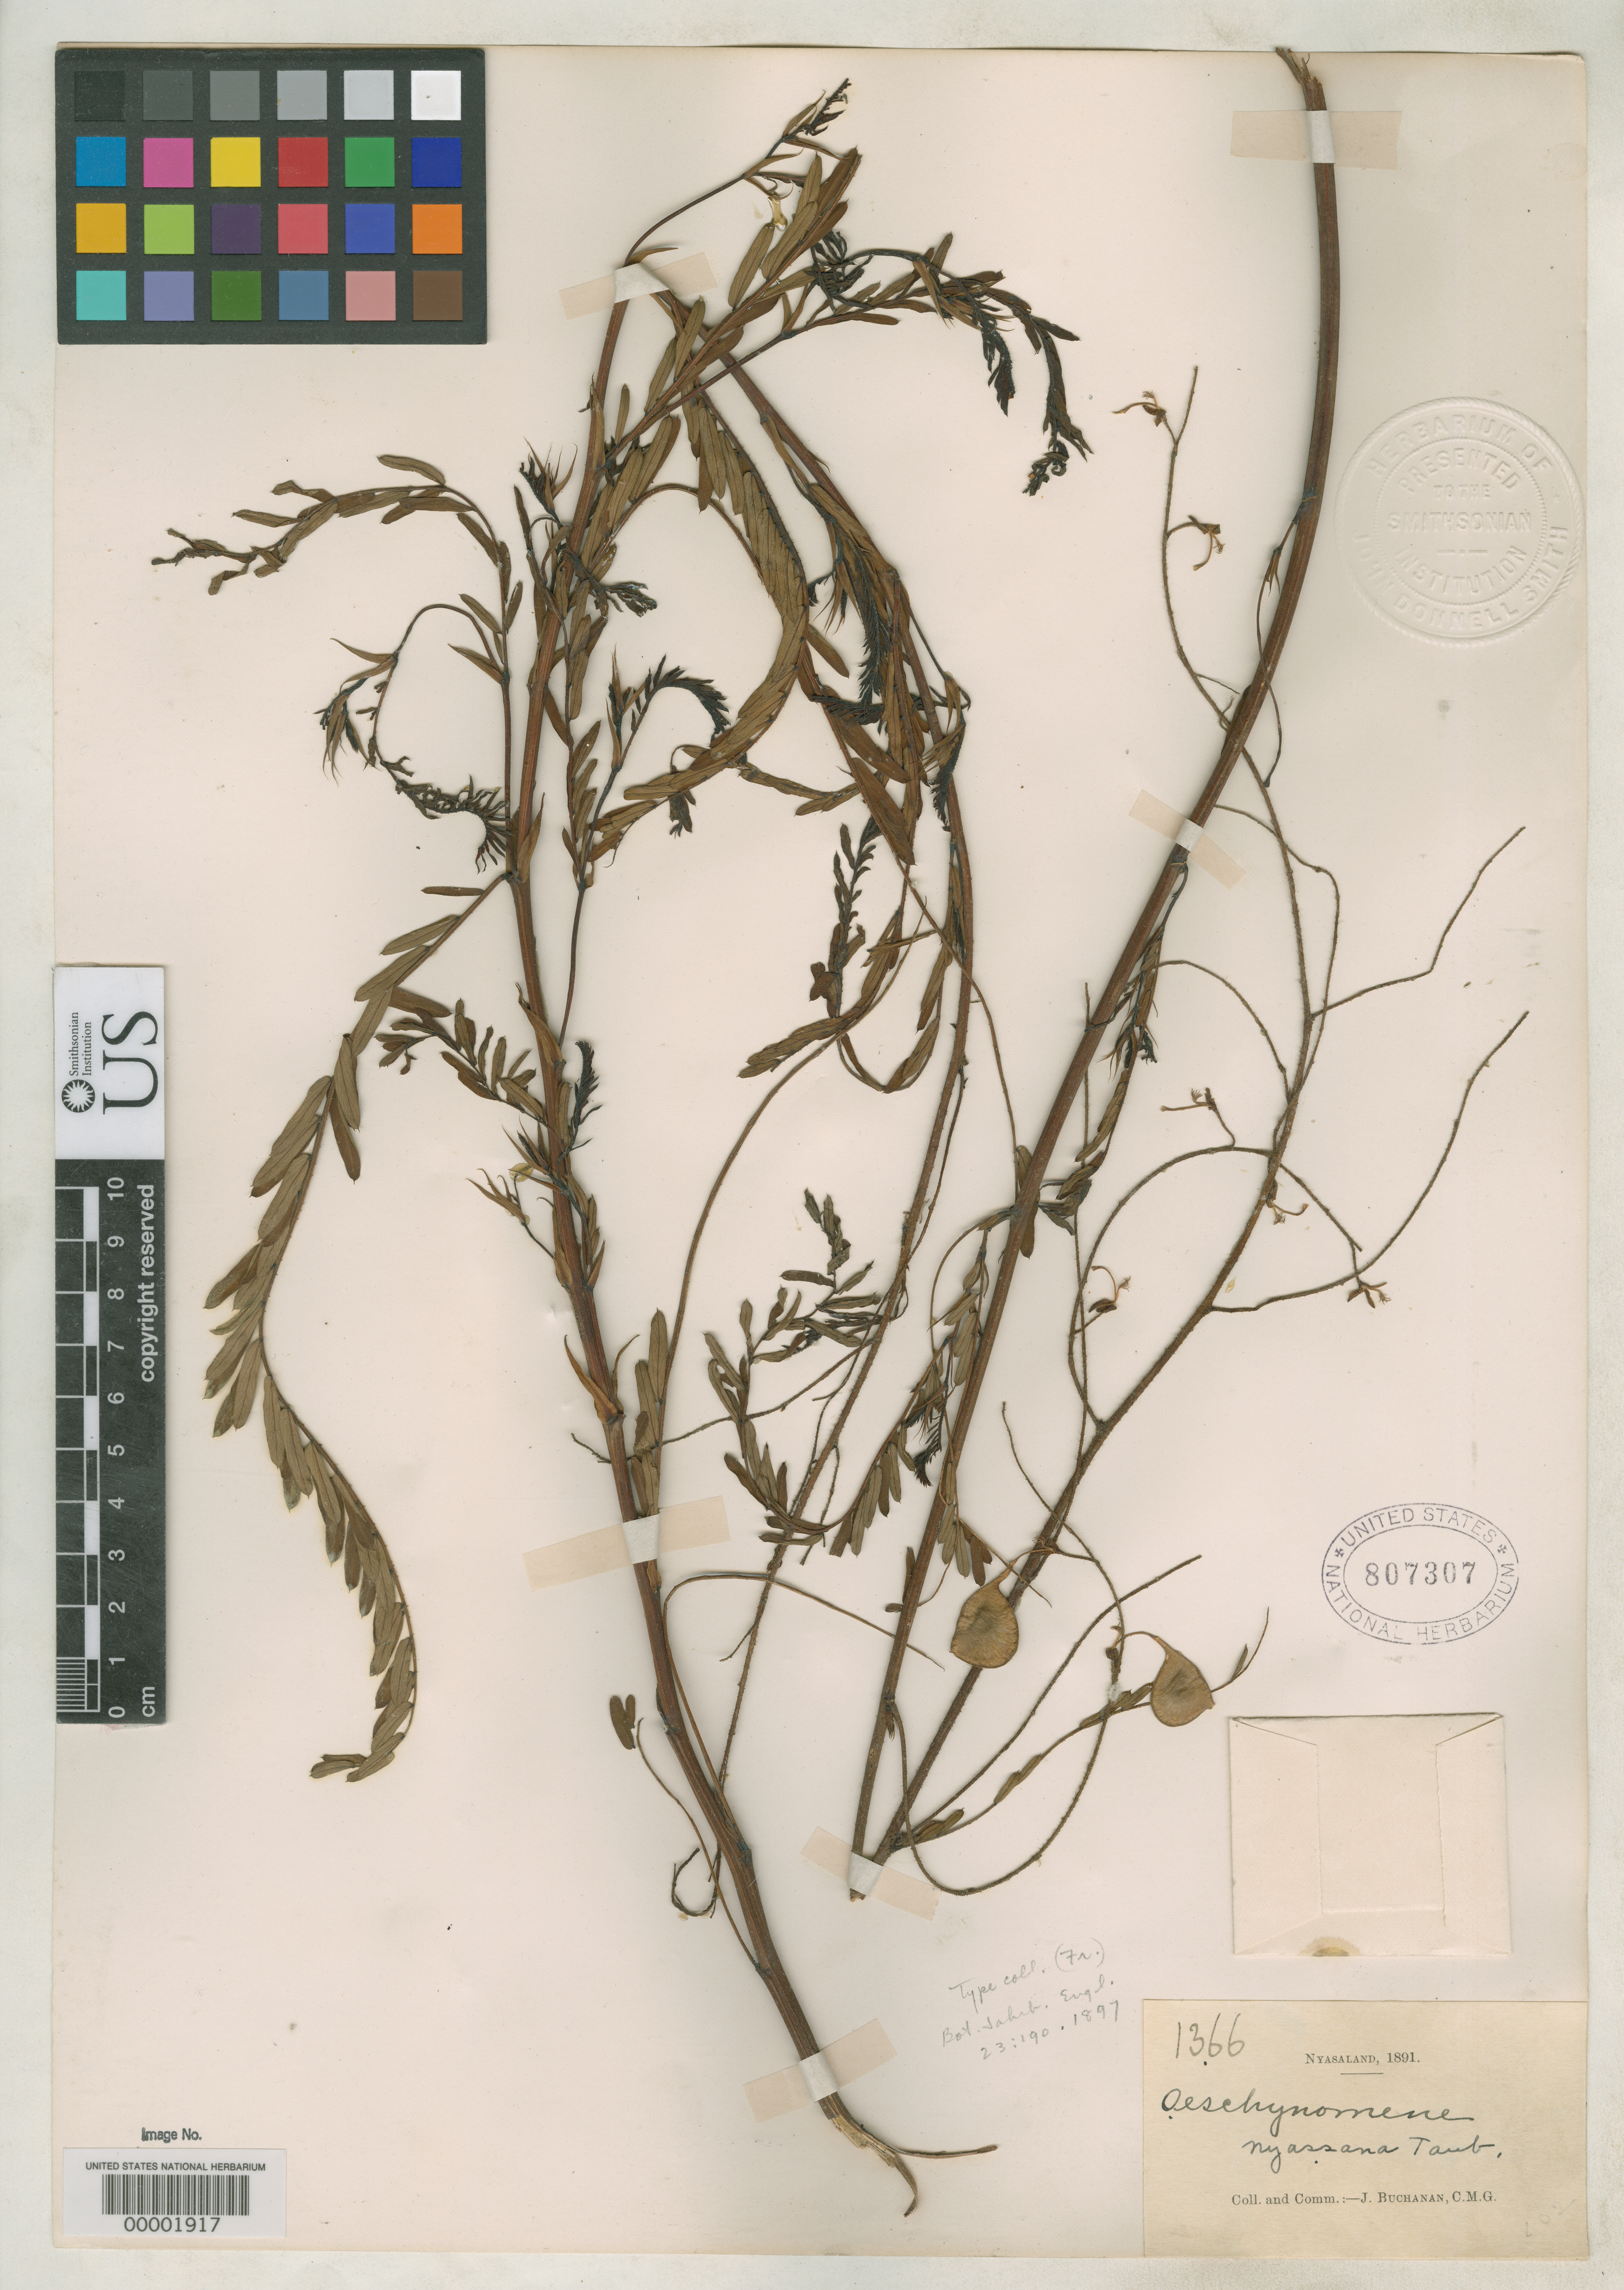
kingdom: Plantae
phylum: Tracheophyta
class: Magnoliopsida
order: Fabales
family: Fabaceae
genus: Aeschynomene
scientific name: Aeschynomene nyassana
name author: Taub. in Engl.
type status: Isosyntype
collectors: J. Buchanan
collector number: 1366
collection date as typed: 1891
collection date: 1891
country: Malawi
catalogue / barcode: US 807307